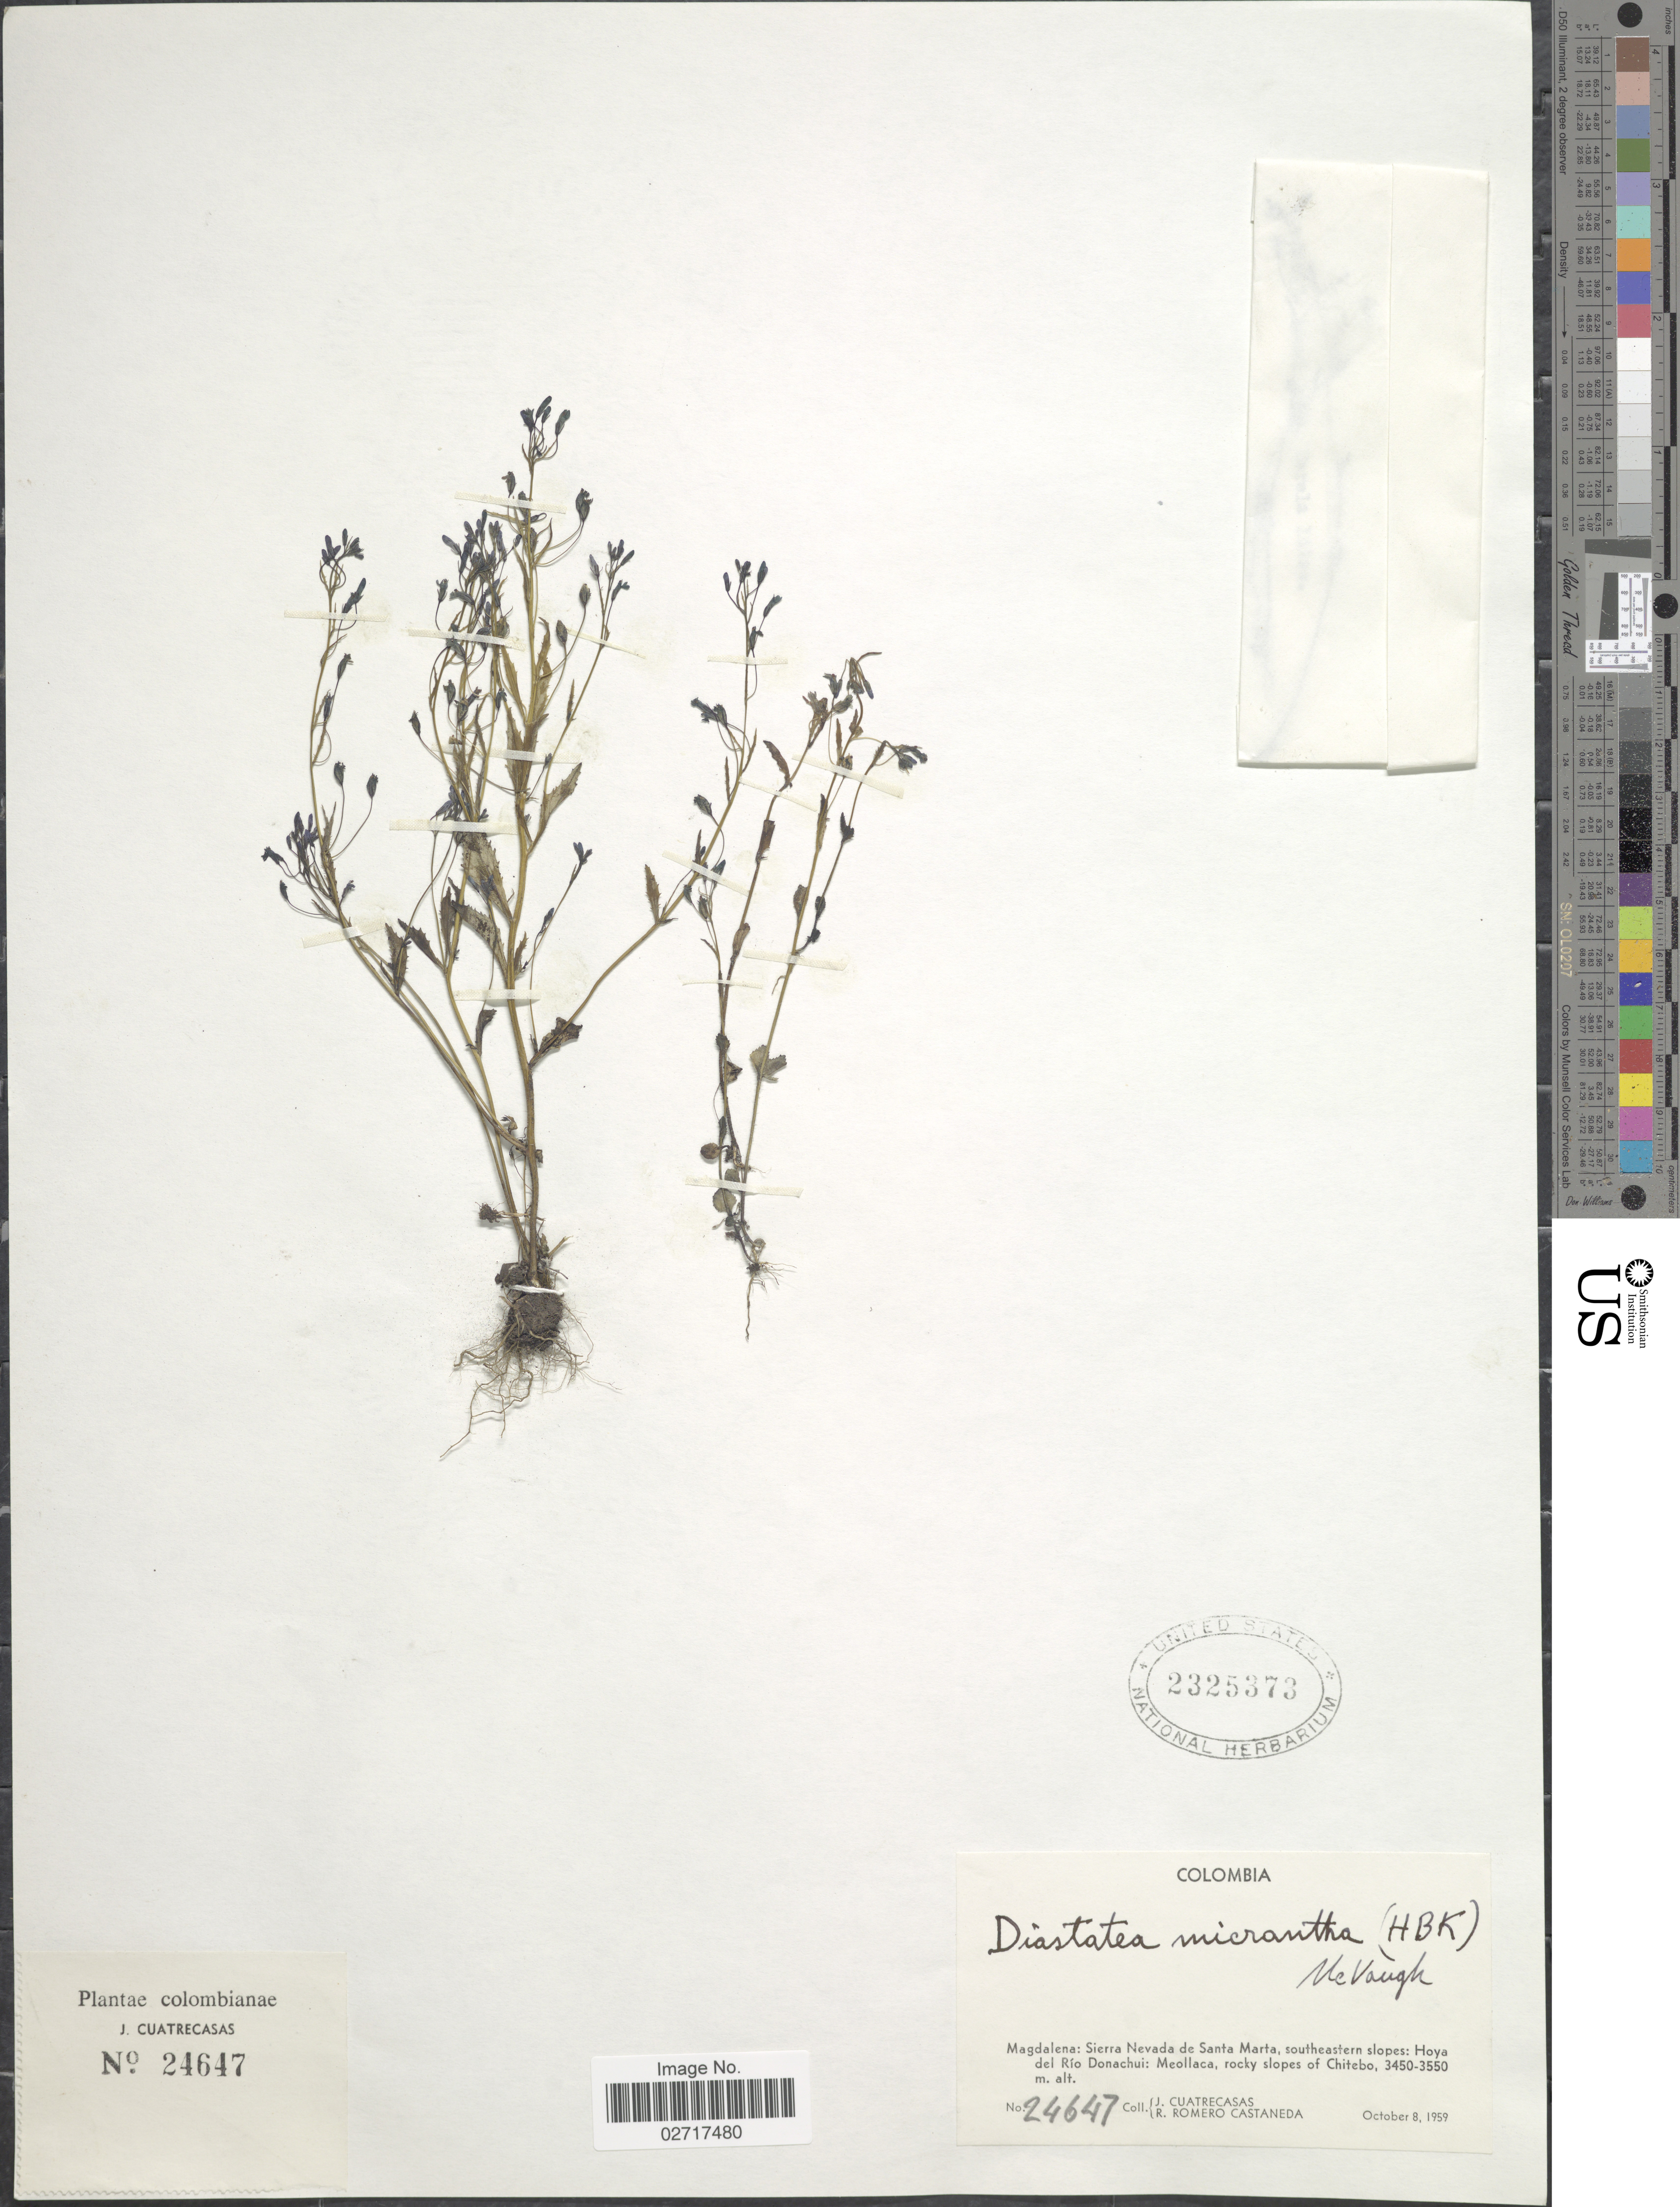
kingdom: Plantae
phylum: Tracheophyta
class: Magnoliopsida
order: Asterales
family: Campanulaceae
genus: Diastatea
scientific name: Diastatea micrantha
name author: (Kunth) McVaugh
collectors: J. Cuatrecasas & R. Romero Castañeda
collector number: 24647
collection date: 1959-10-08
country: Colombia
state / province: Magdalena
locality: Sierra Nevada de Santa Marta, southeastern slopes: Hoya del Río Donachui: Meollaca, rocky slopes of Chitebo.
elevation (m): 3450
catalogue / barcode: US 2325373